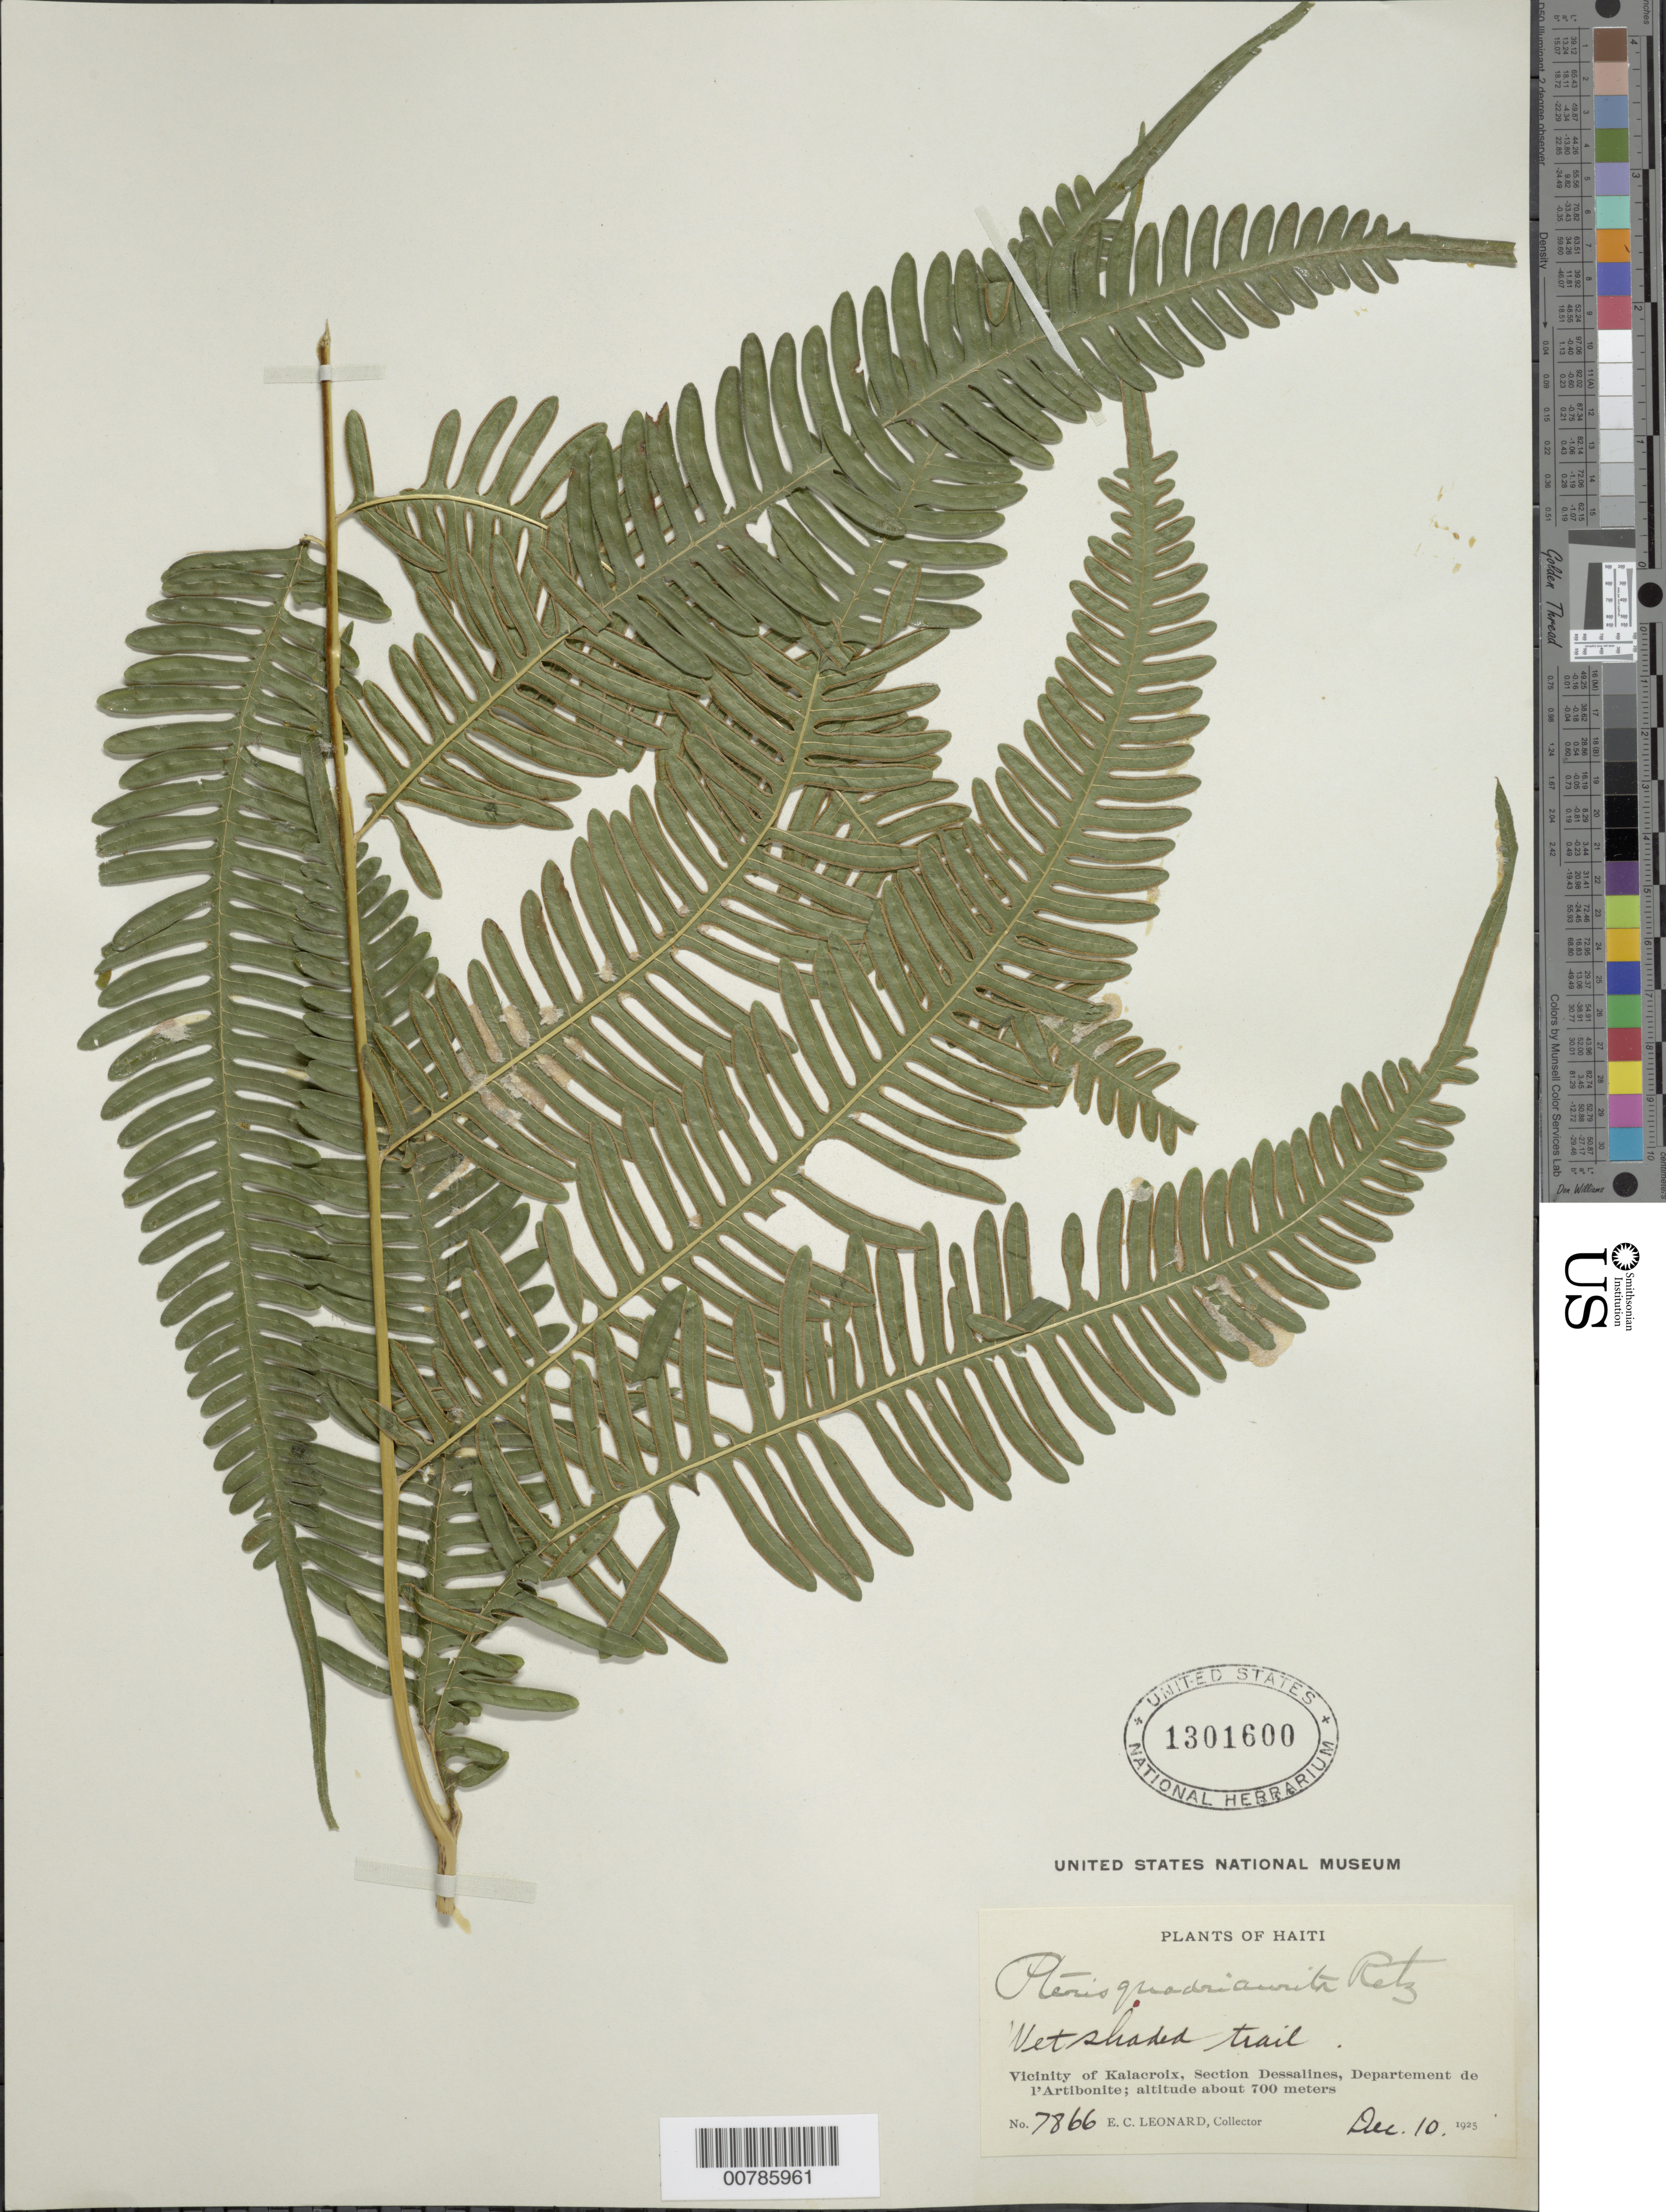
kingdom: Plantae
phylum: Tracheophyta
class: Polypodiopsida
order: Polypodiales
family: Pteridaceae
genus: Pteris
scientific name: Pteris quadriaurita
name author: Retz.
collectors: E. C. Leonard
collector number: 7866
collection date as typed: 10 Dec 1925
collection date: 1925-12-10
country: Haiti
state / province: Artibonite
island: Hispaniola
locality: Kalacroix, vicinity, Section Dessalines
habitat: Wet shaded trail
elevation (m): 700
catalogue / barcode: US 1301600